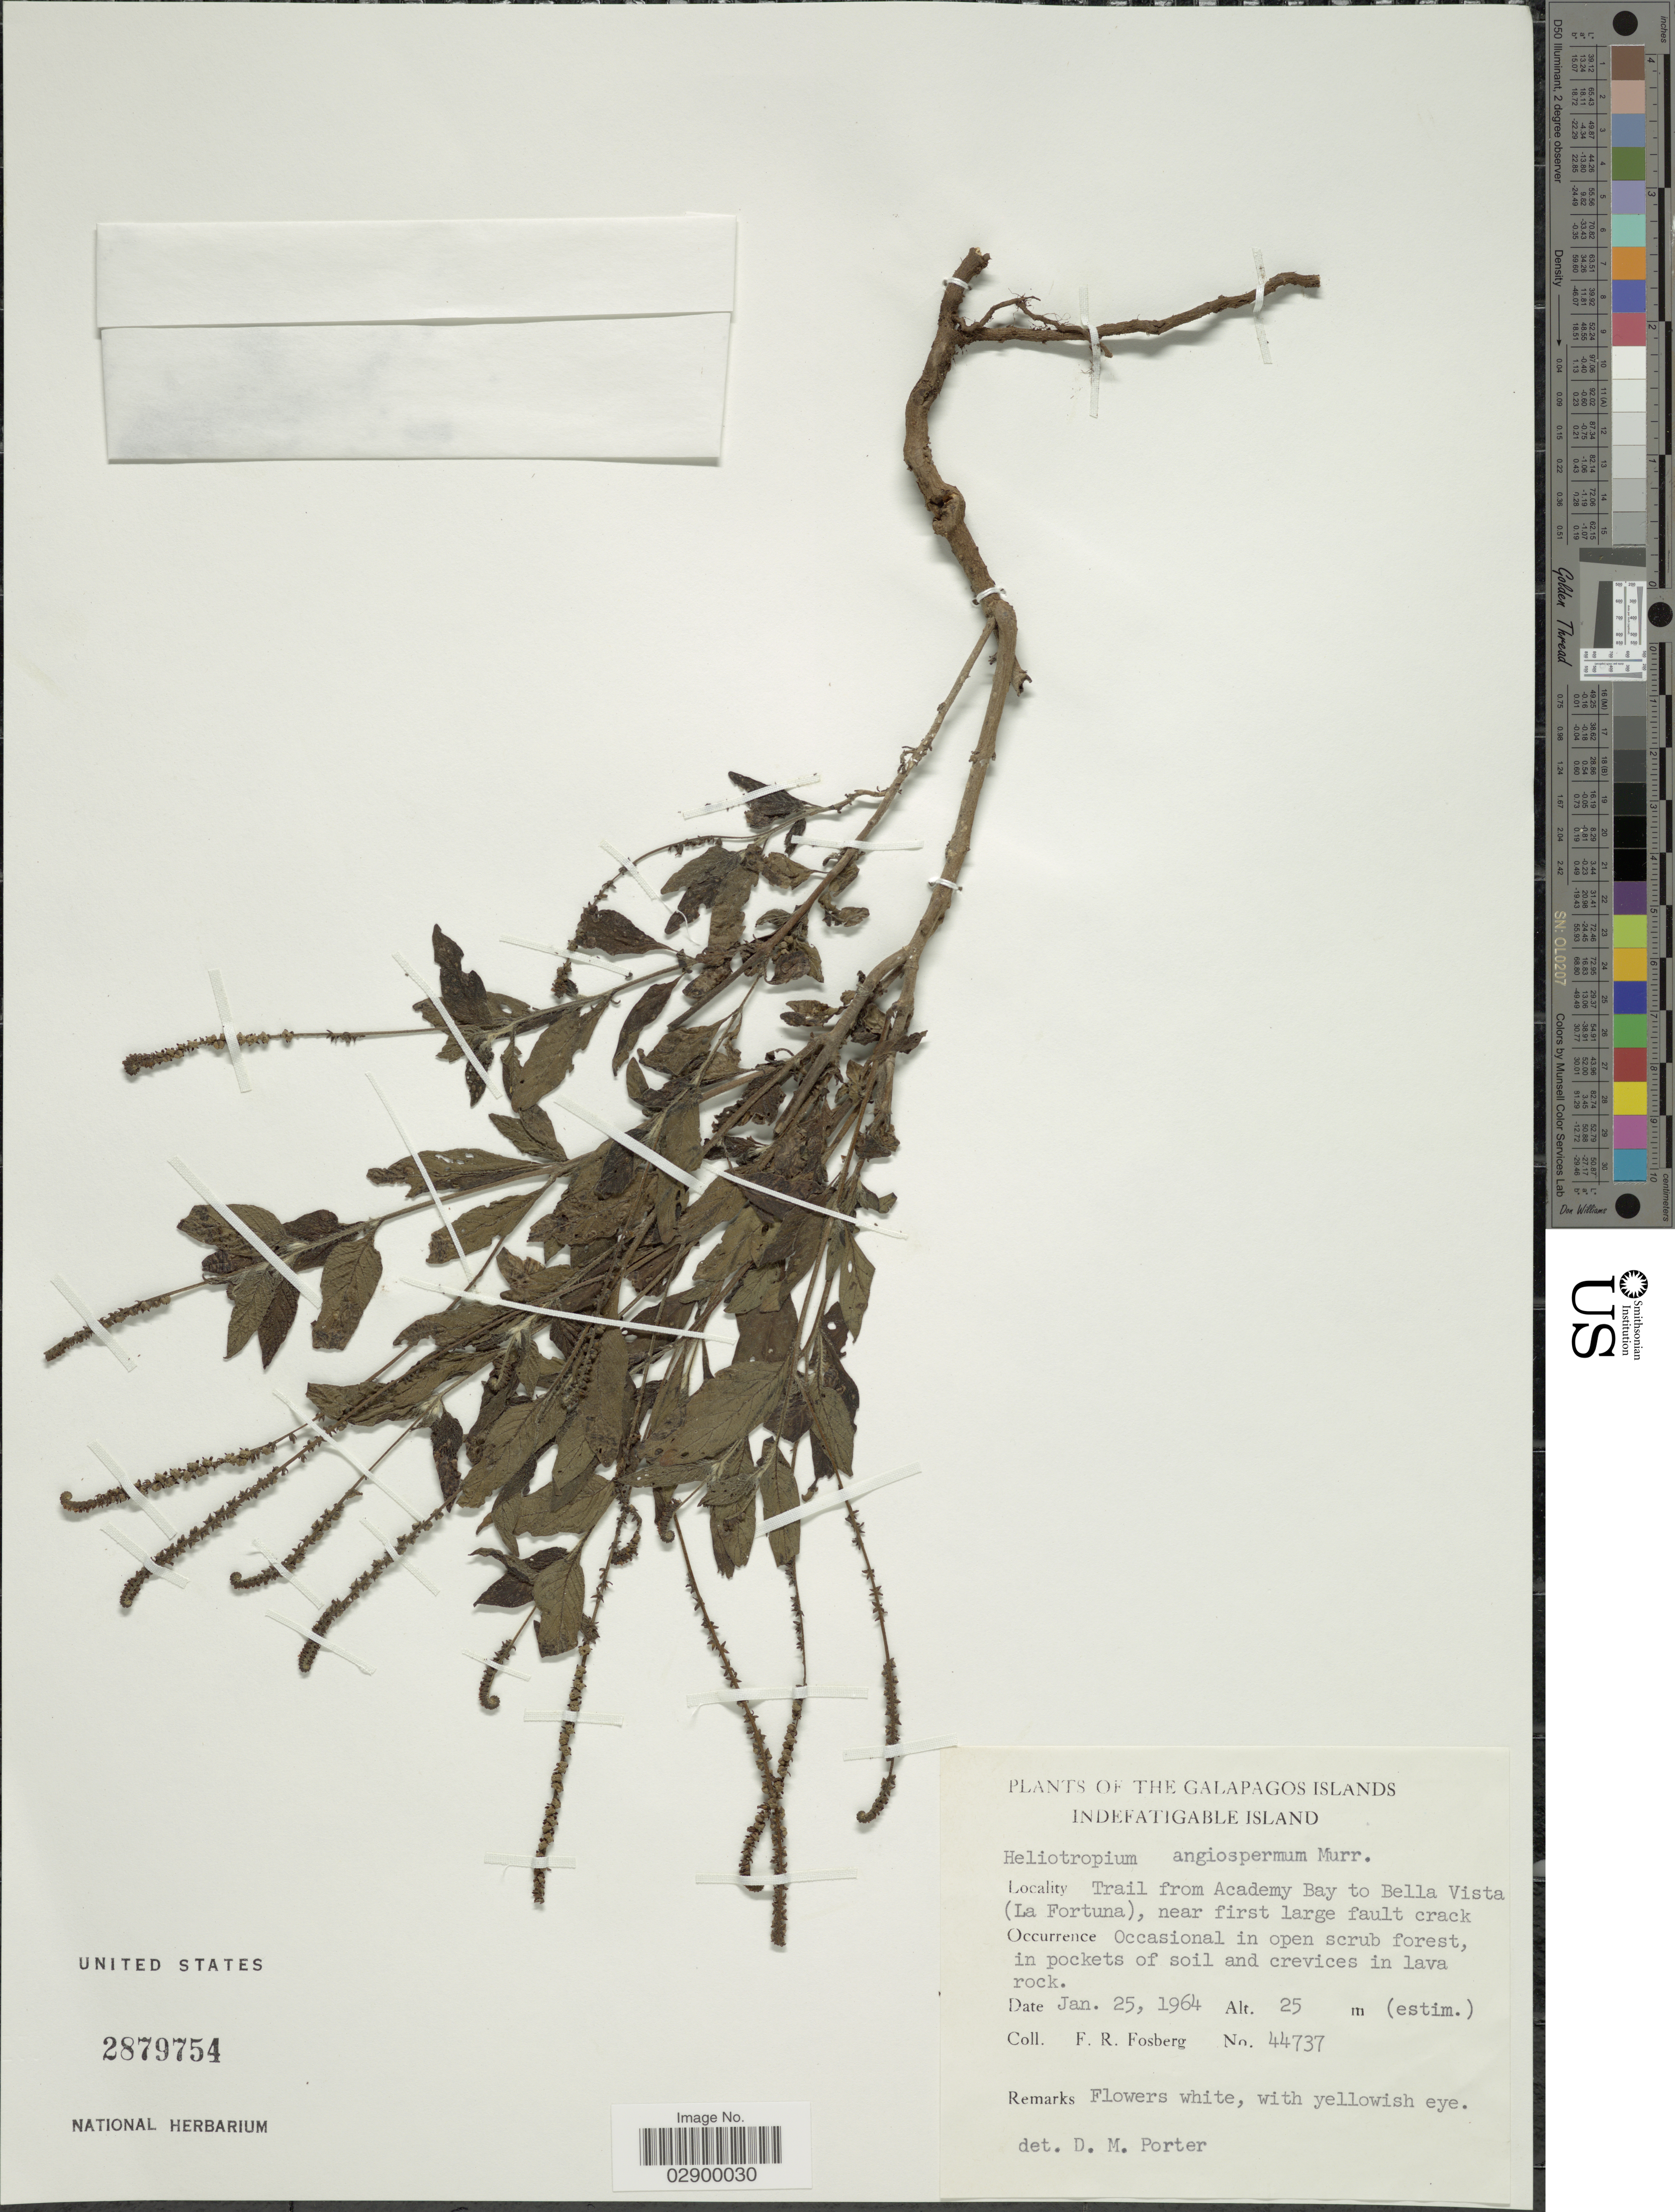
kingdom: Plantae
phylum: Tracheophyta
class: Magnoliopsida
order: Boraginales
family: Heliotropiaceae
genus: Heliotropium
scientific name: Heliotropium angiospermum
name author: Murray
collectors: F. R. Fosberg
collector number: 44737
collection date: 1964-01-25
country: Ecuador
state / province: Colón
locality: The Galapagos Islands. Indefatigable Island. Trail from Academy Bay to Bella Vista (La Fortuna), near first large fault crack.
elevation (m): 25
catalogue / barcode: US 2879754